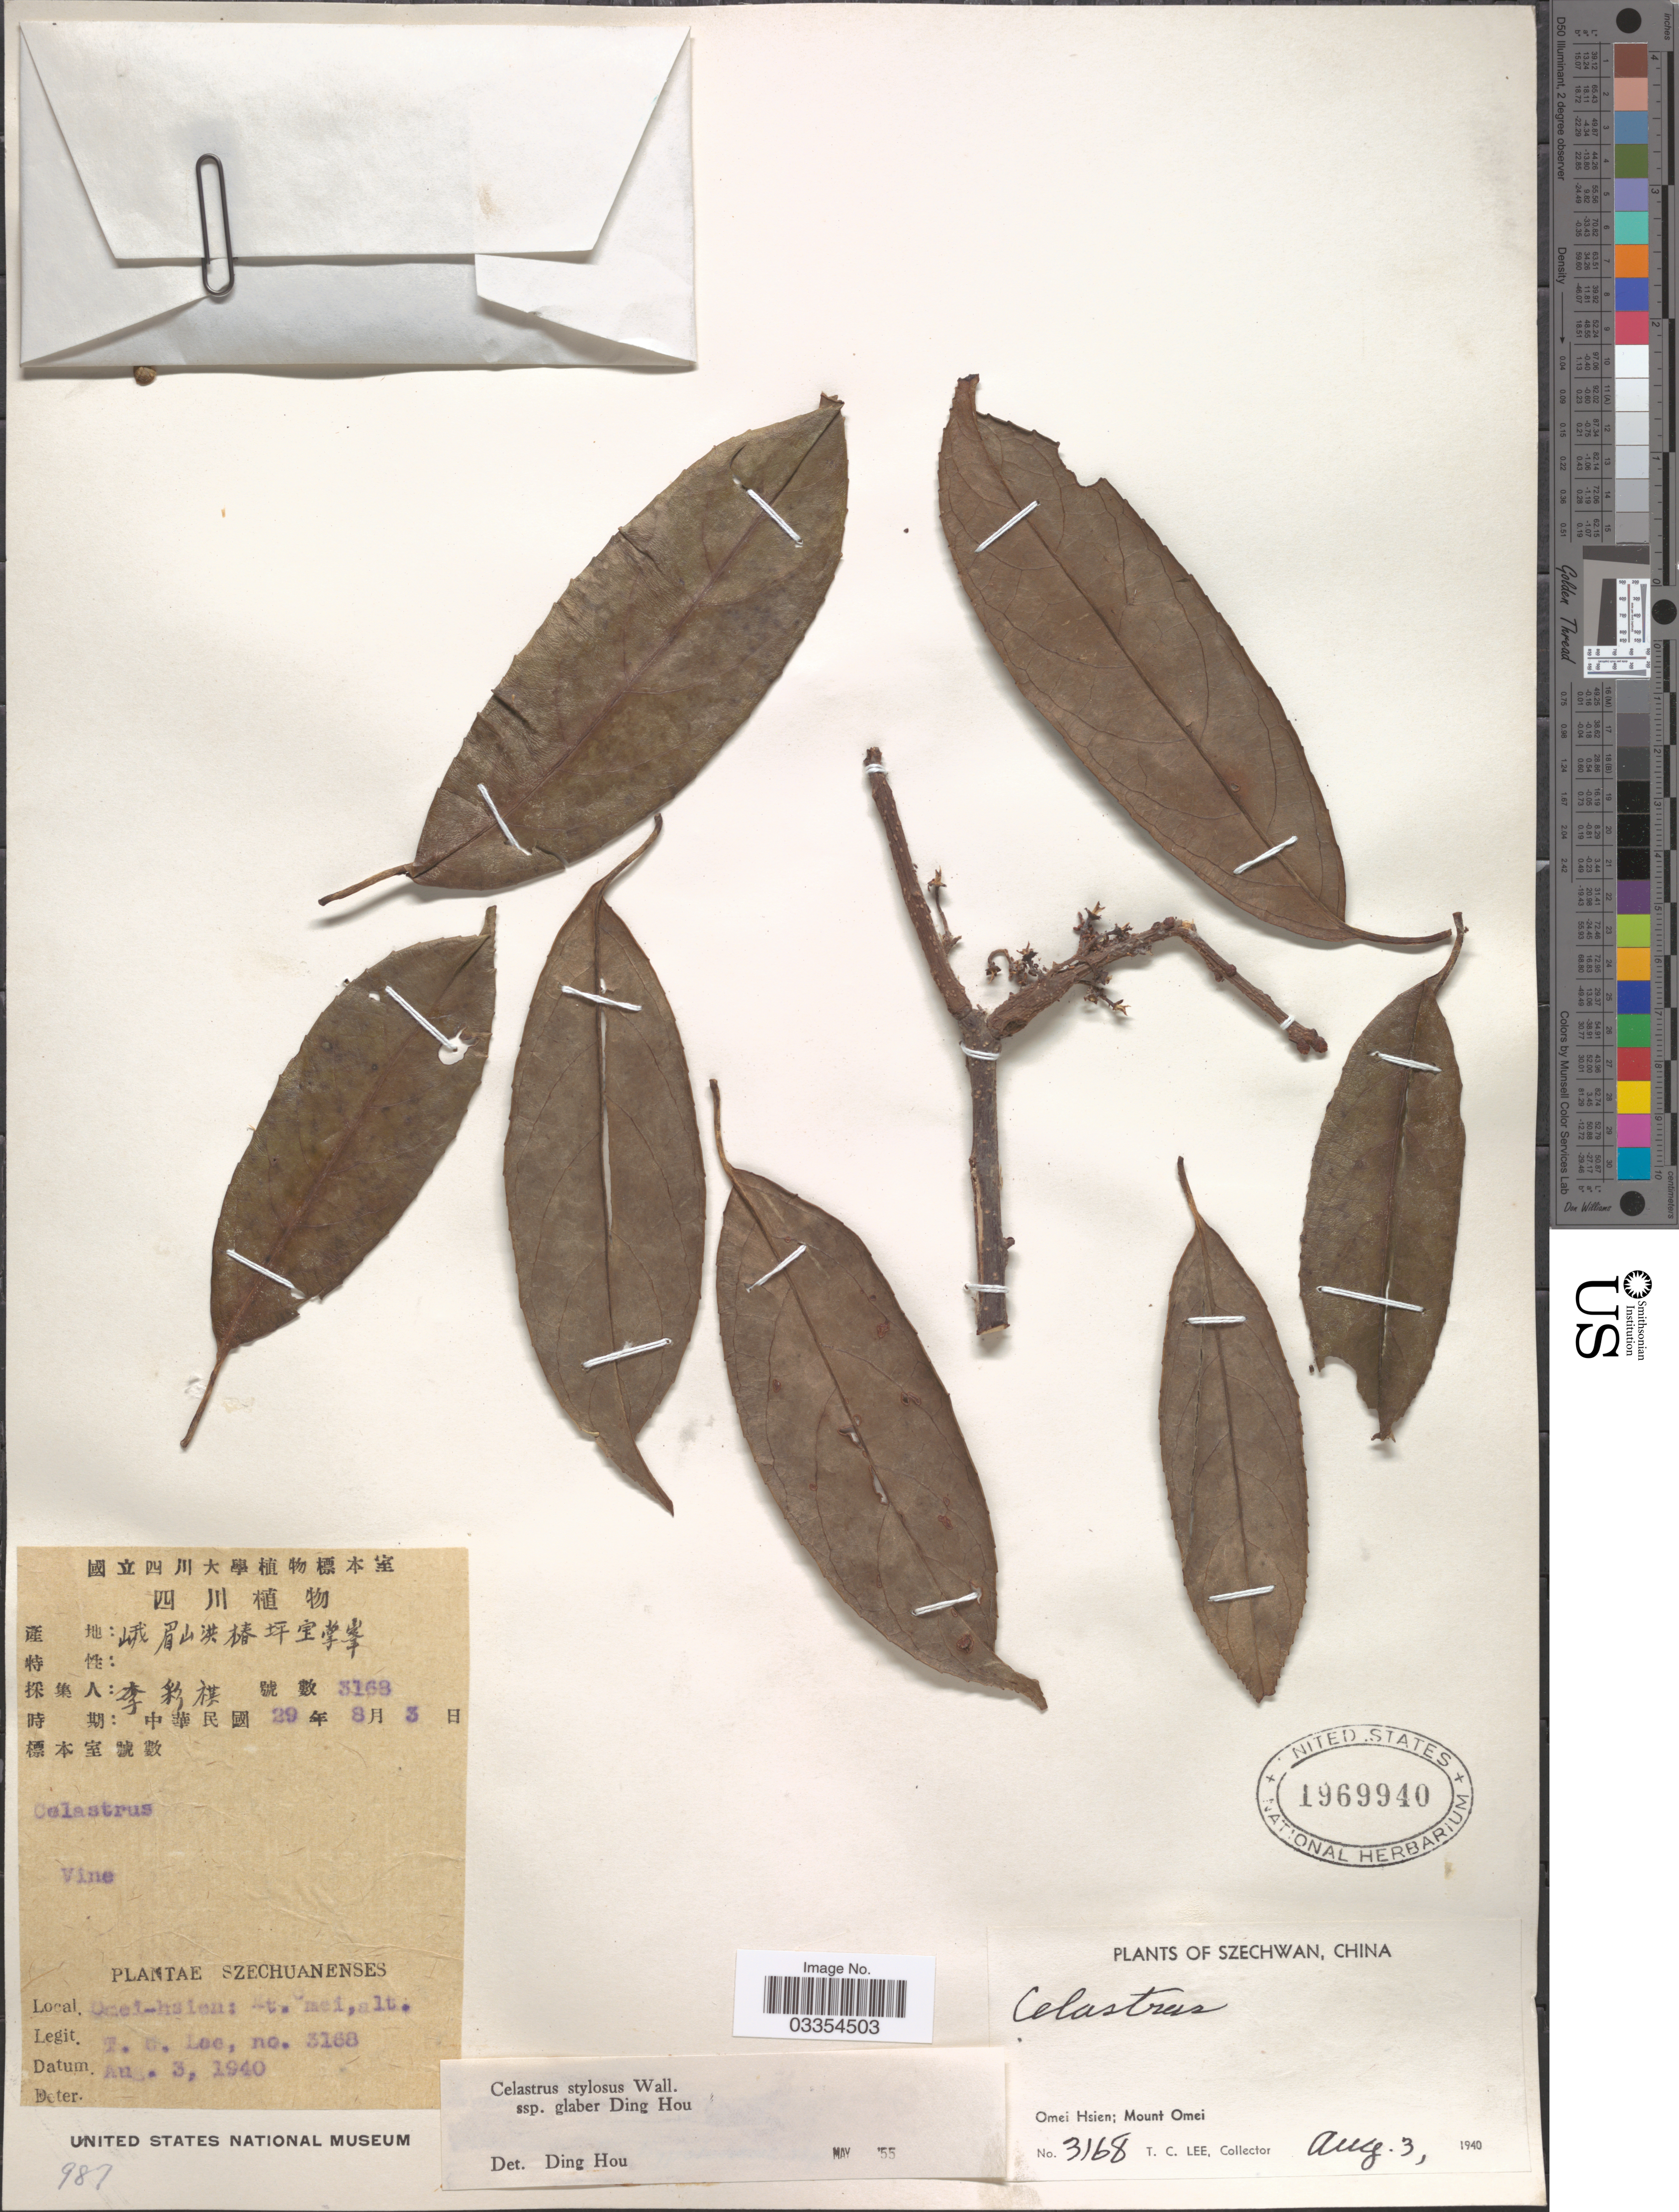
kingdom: Plantae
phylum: Tracheophyta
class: Magnoliopsida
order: Celastrales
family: Celastraceae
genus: Celastrus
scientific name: Celastrus stylosus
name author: Wall.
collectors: T. Lee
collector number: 3168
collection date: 1940-08-03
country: China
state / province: Sichuan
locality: Szechwan, Omei Hsien; Mount Omei.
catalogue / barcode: US 1969940